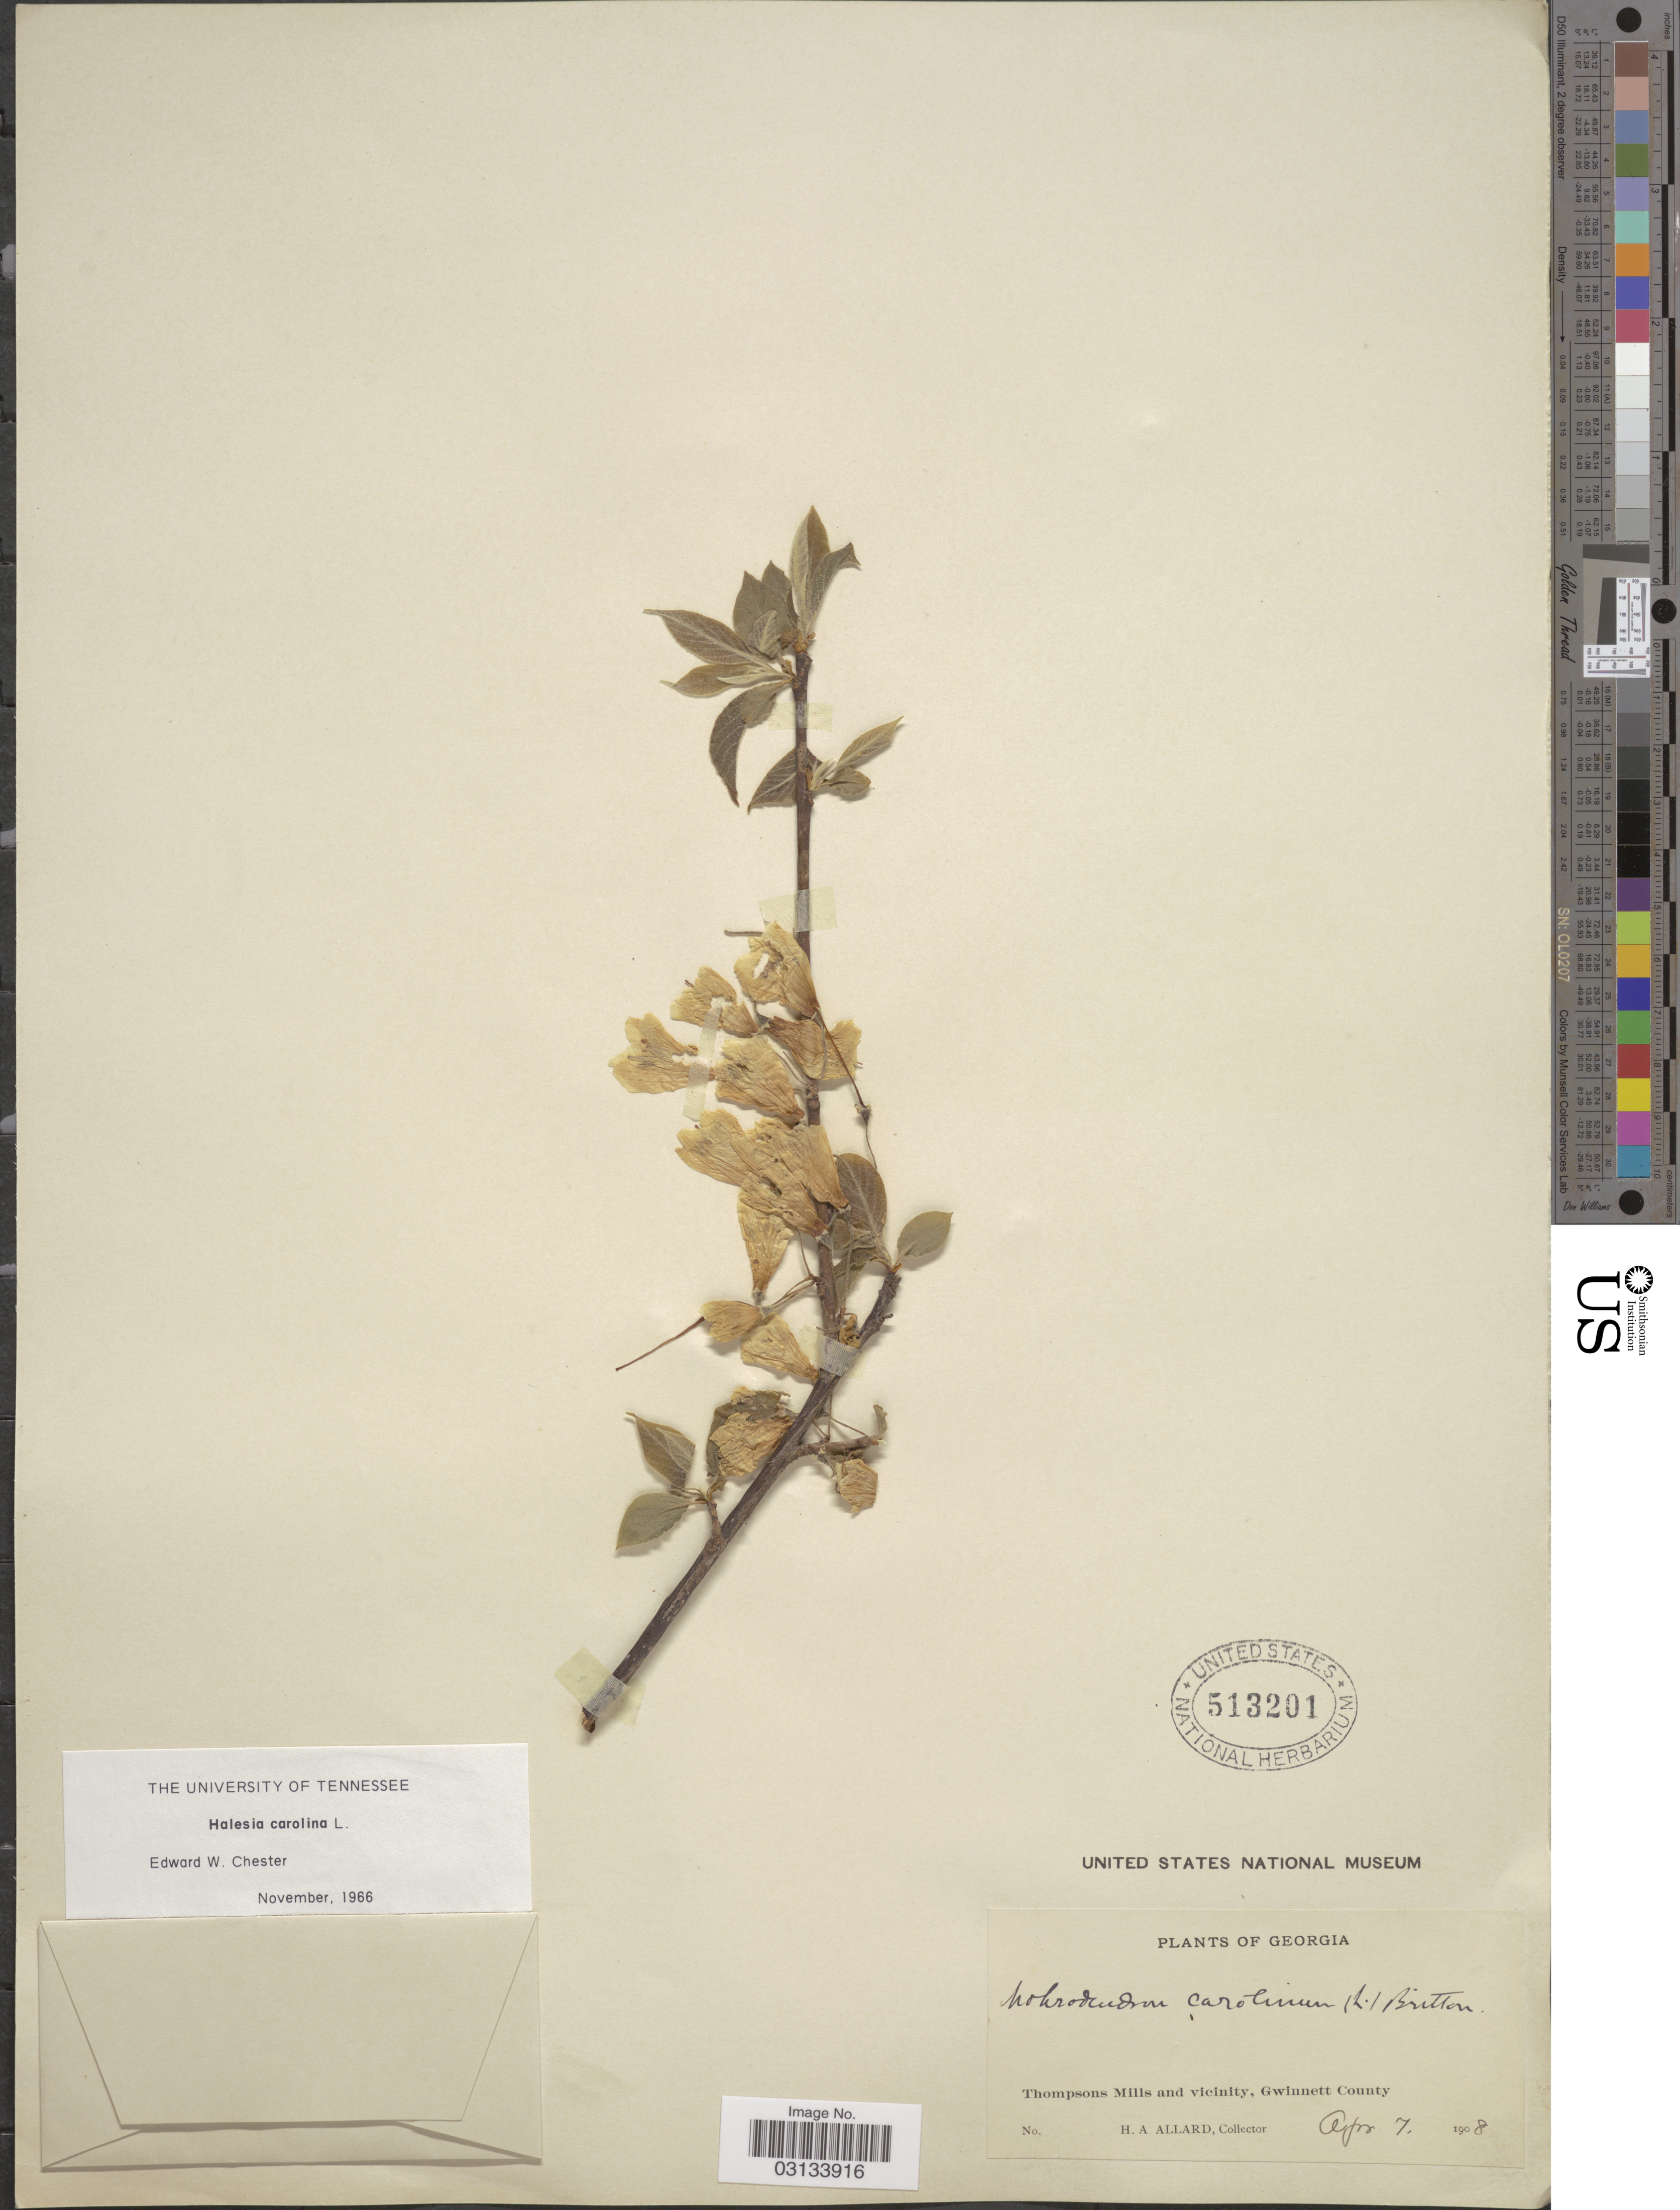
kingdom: Plantae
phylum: Tracheophyta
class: Magnoliopsida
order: Ericales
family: Styracaceae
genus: Halesia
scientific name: Halesia carolina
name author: L.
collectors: H. A. Allard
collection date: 1908-04-07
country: United States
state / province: Georgia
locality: Thompsons Mills and vicinity, Gwinnett County.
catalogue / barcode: US 513201